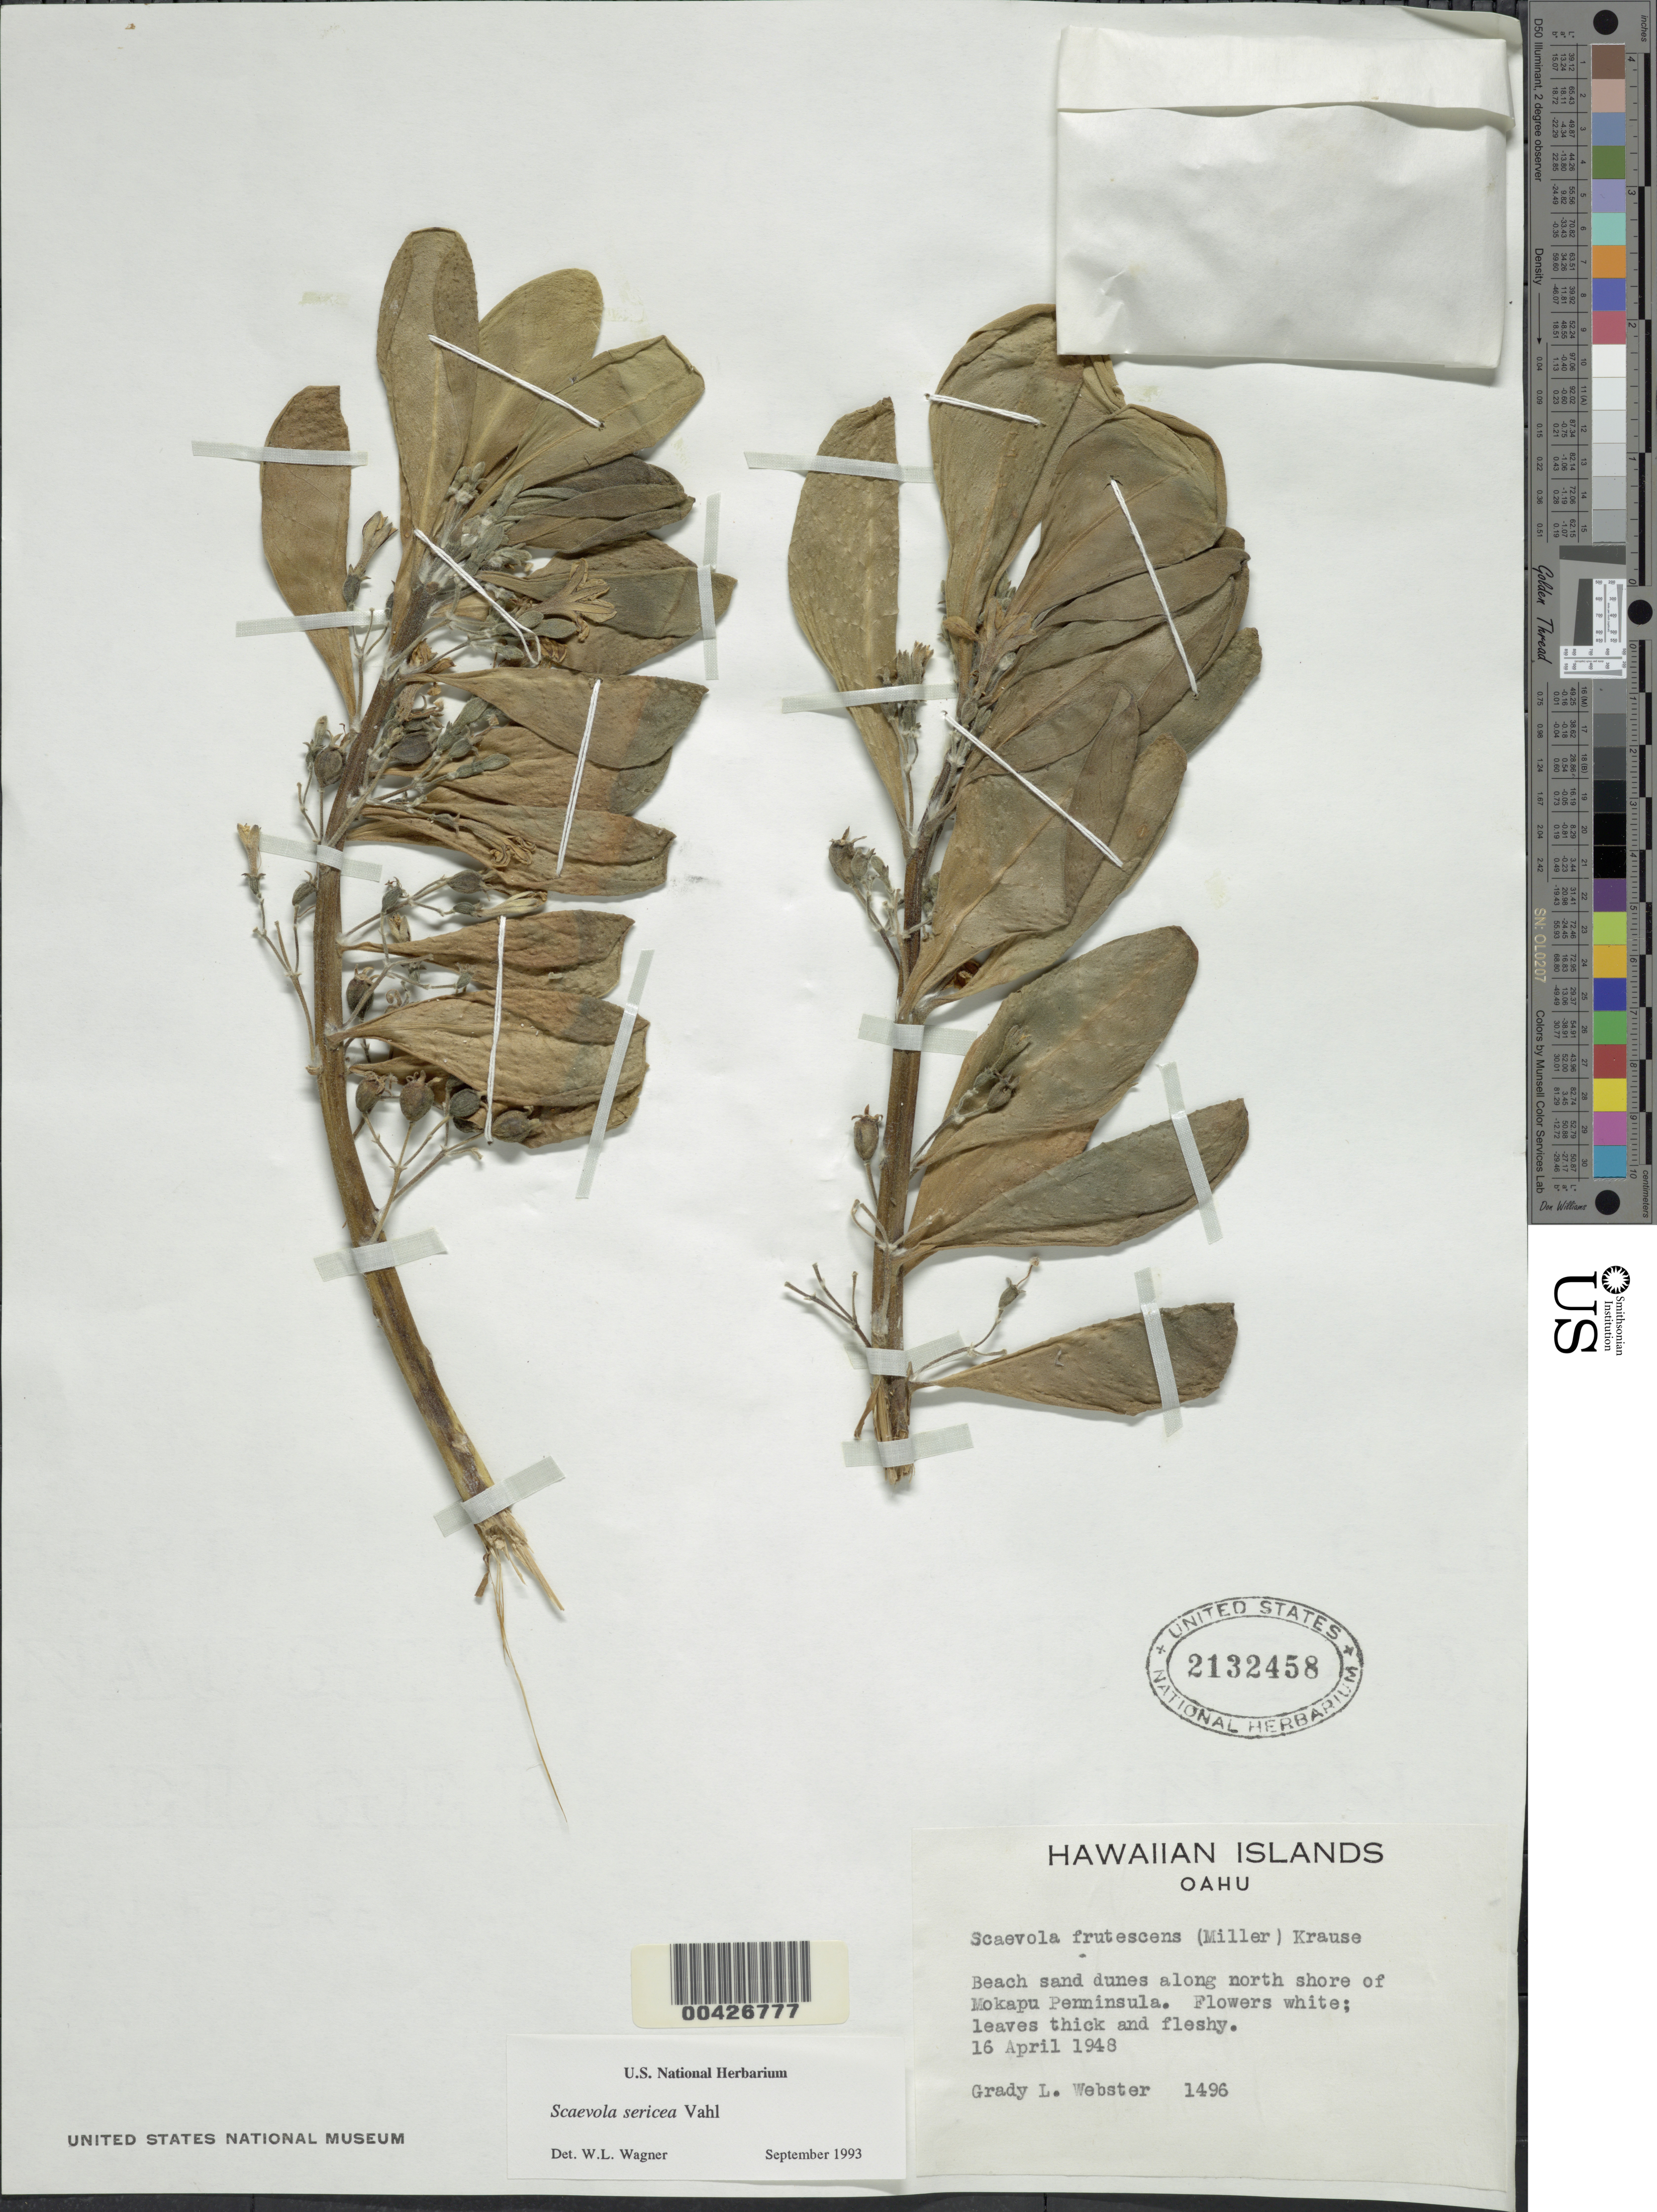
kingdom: Plantae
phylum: Tracheophyta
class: Magnoliopsida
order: Asterales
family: Goodeniaceae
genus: Scaevola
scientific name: Scaevola taccada var. taccada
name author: (Gaertn.) Roxb.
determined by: Wagner, W. L., (BOT), Smithsonian Institution - National Museum of Natural History (UNITED STATES)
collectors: G. L. Webster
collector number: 1496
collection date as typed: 16 Apr 1948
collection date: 1948-04-16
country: United States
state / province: Hawaii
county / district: Honolulu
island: Oahu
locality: Along north shore of Mokapu Peninsula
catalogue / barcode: US 2132458